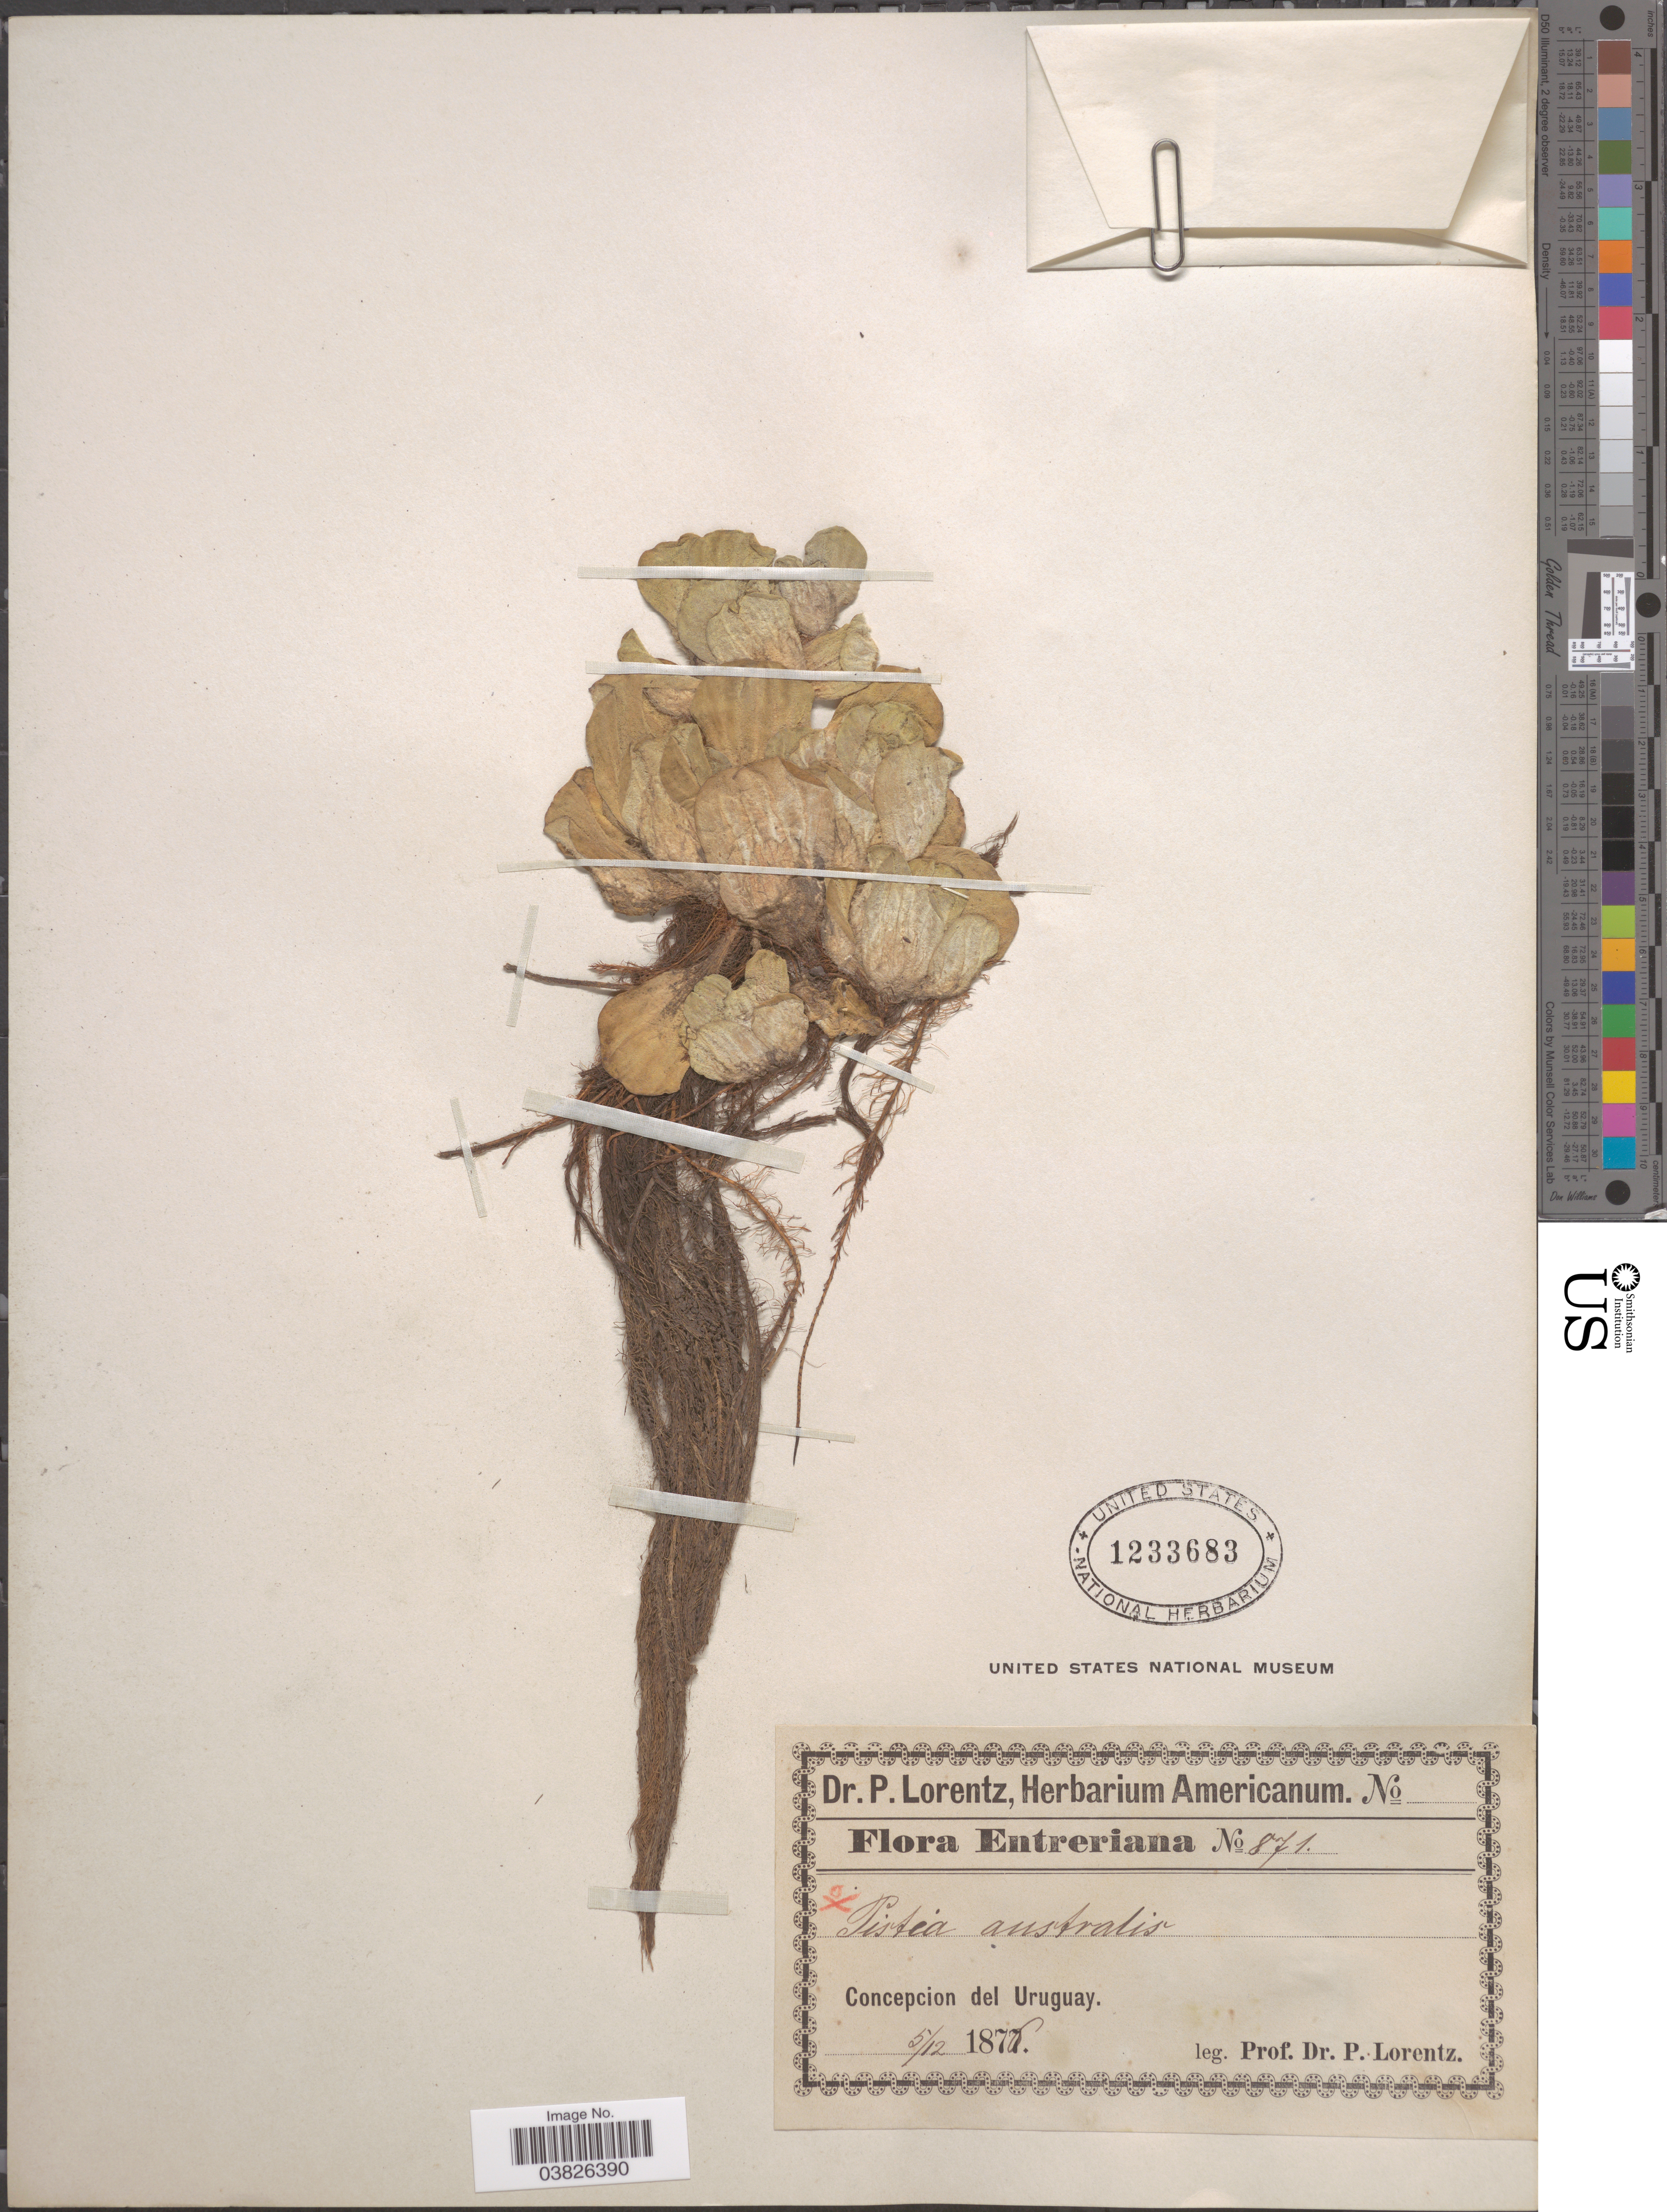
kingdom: Plantae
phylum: Tracheophyta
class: Liliopsida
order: Alismatales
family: Araceae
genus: Pistia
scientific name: Pistia stratiotes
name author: L.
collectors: P. G. Lorentz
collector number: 871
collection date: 1876-12-05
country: Uruguay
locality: Entreriana. Concepcion del Uruguay.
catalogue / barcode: US 1233683